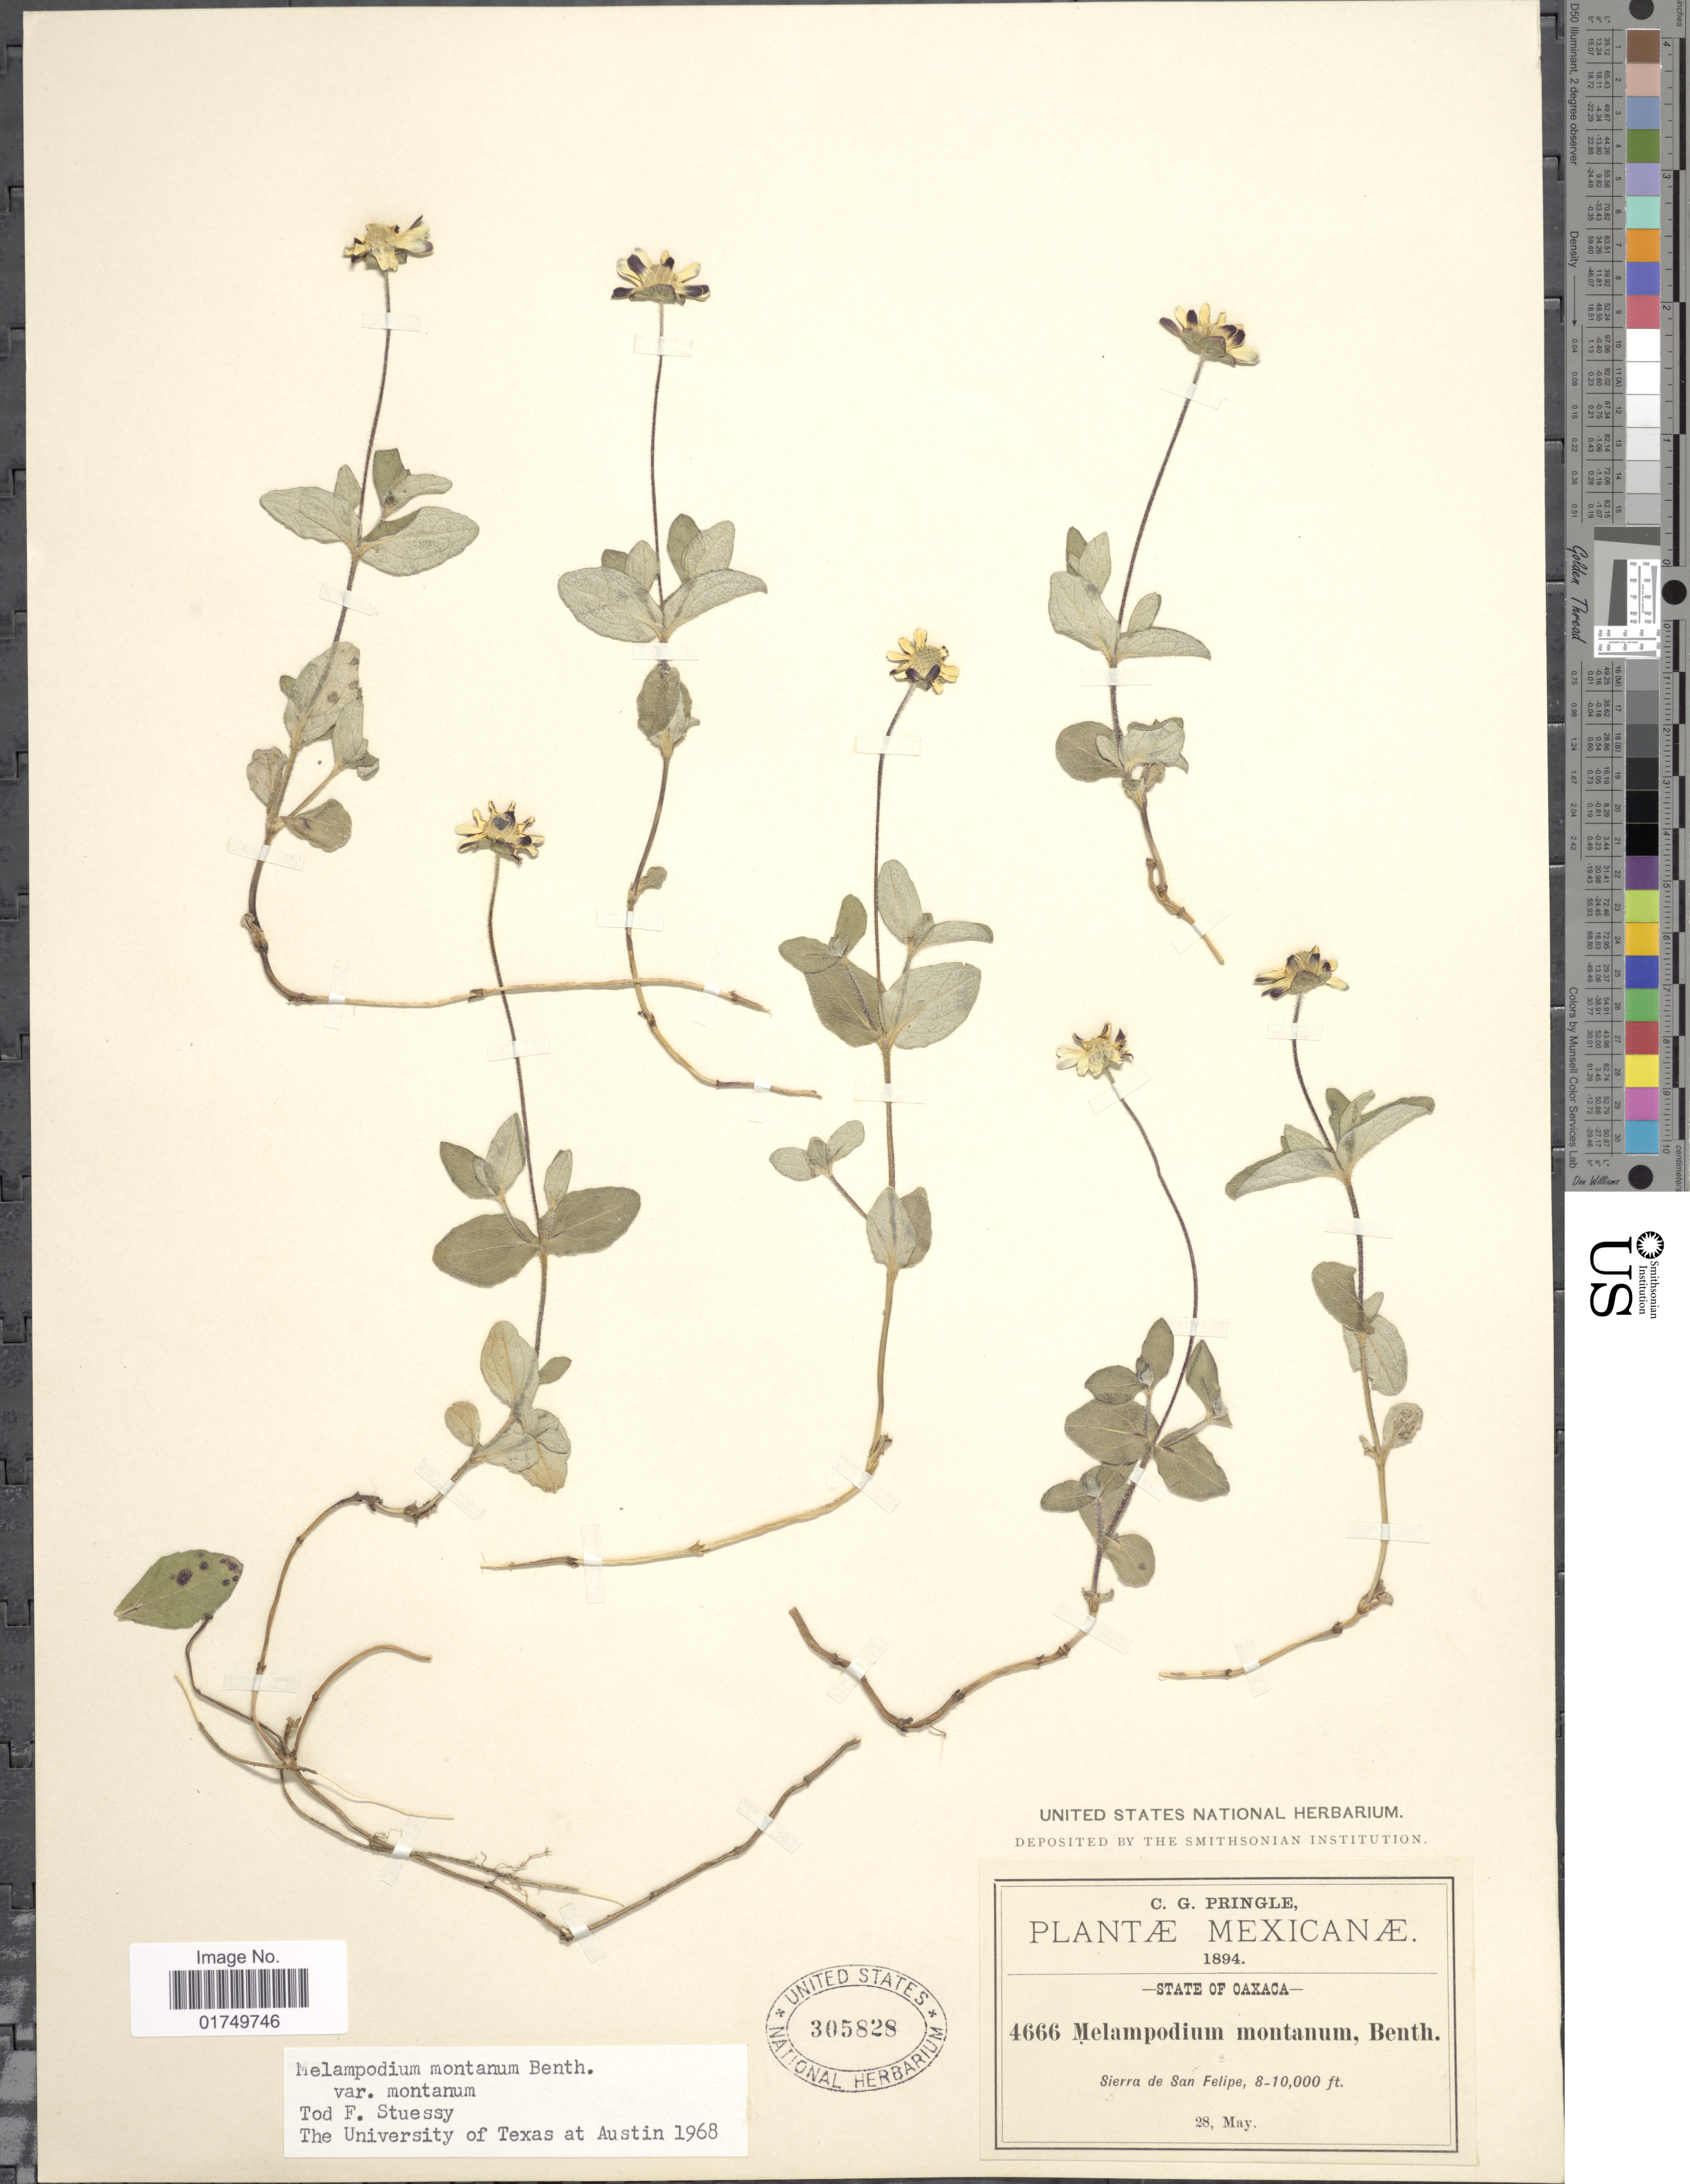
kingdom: Plantae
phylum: Tracheophyta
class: Magnoliopsida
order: Asterales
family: Asteraceae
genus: Melampodium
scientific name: Melampodium montanum var. montanum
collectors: C. G. Pringle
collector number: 4666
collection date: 1894-05-28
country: Mexico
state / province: Oaxaca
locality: Sierra de San Felipe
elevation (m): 2438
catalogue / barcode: US 305828